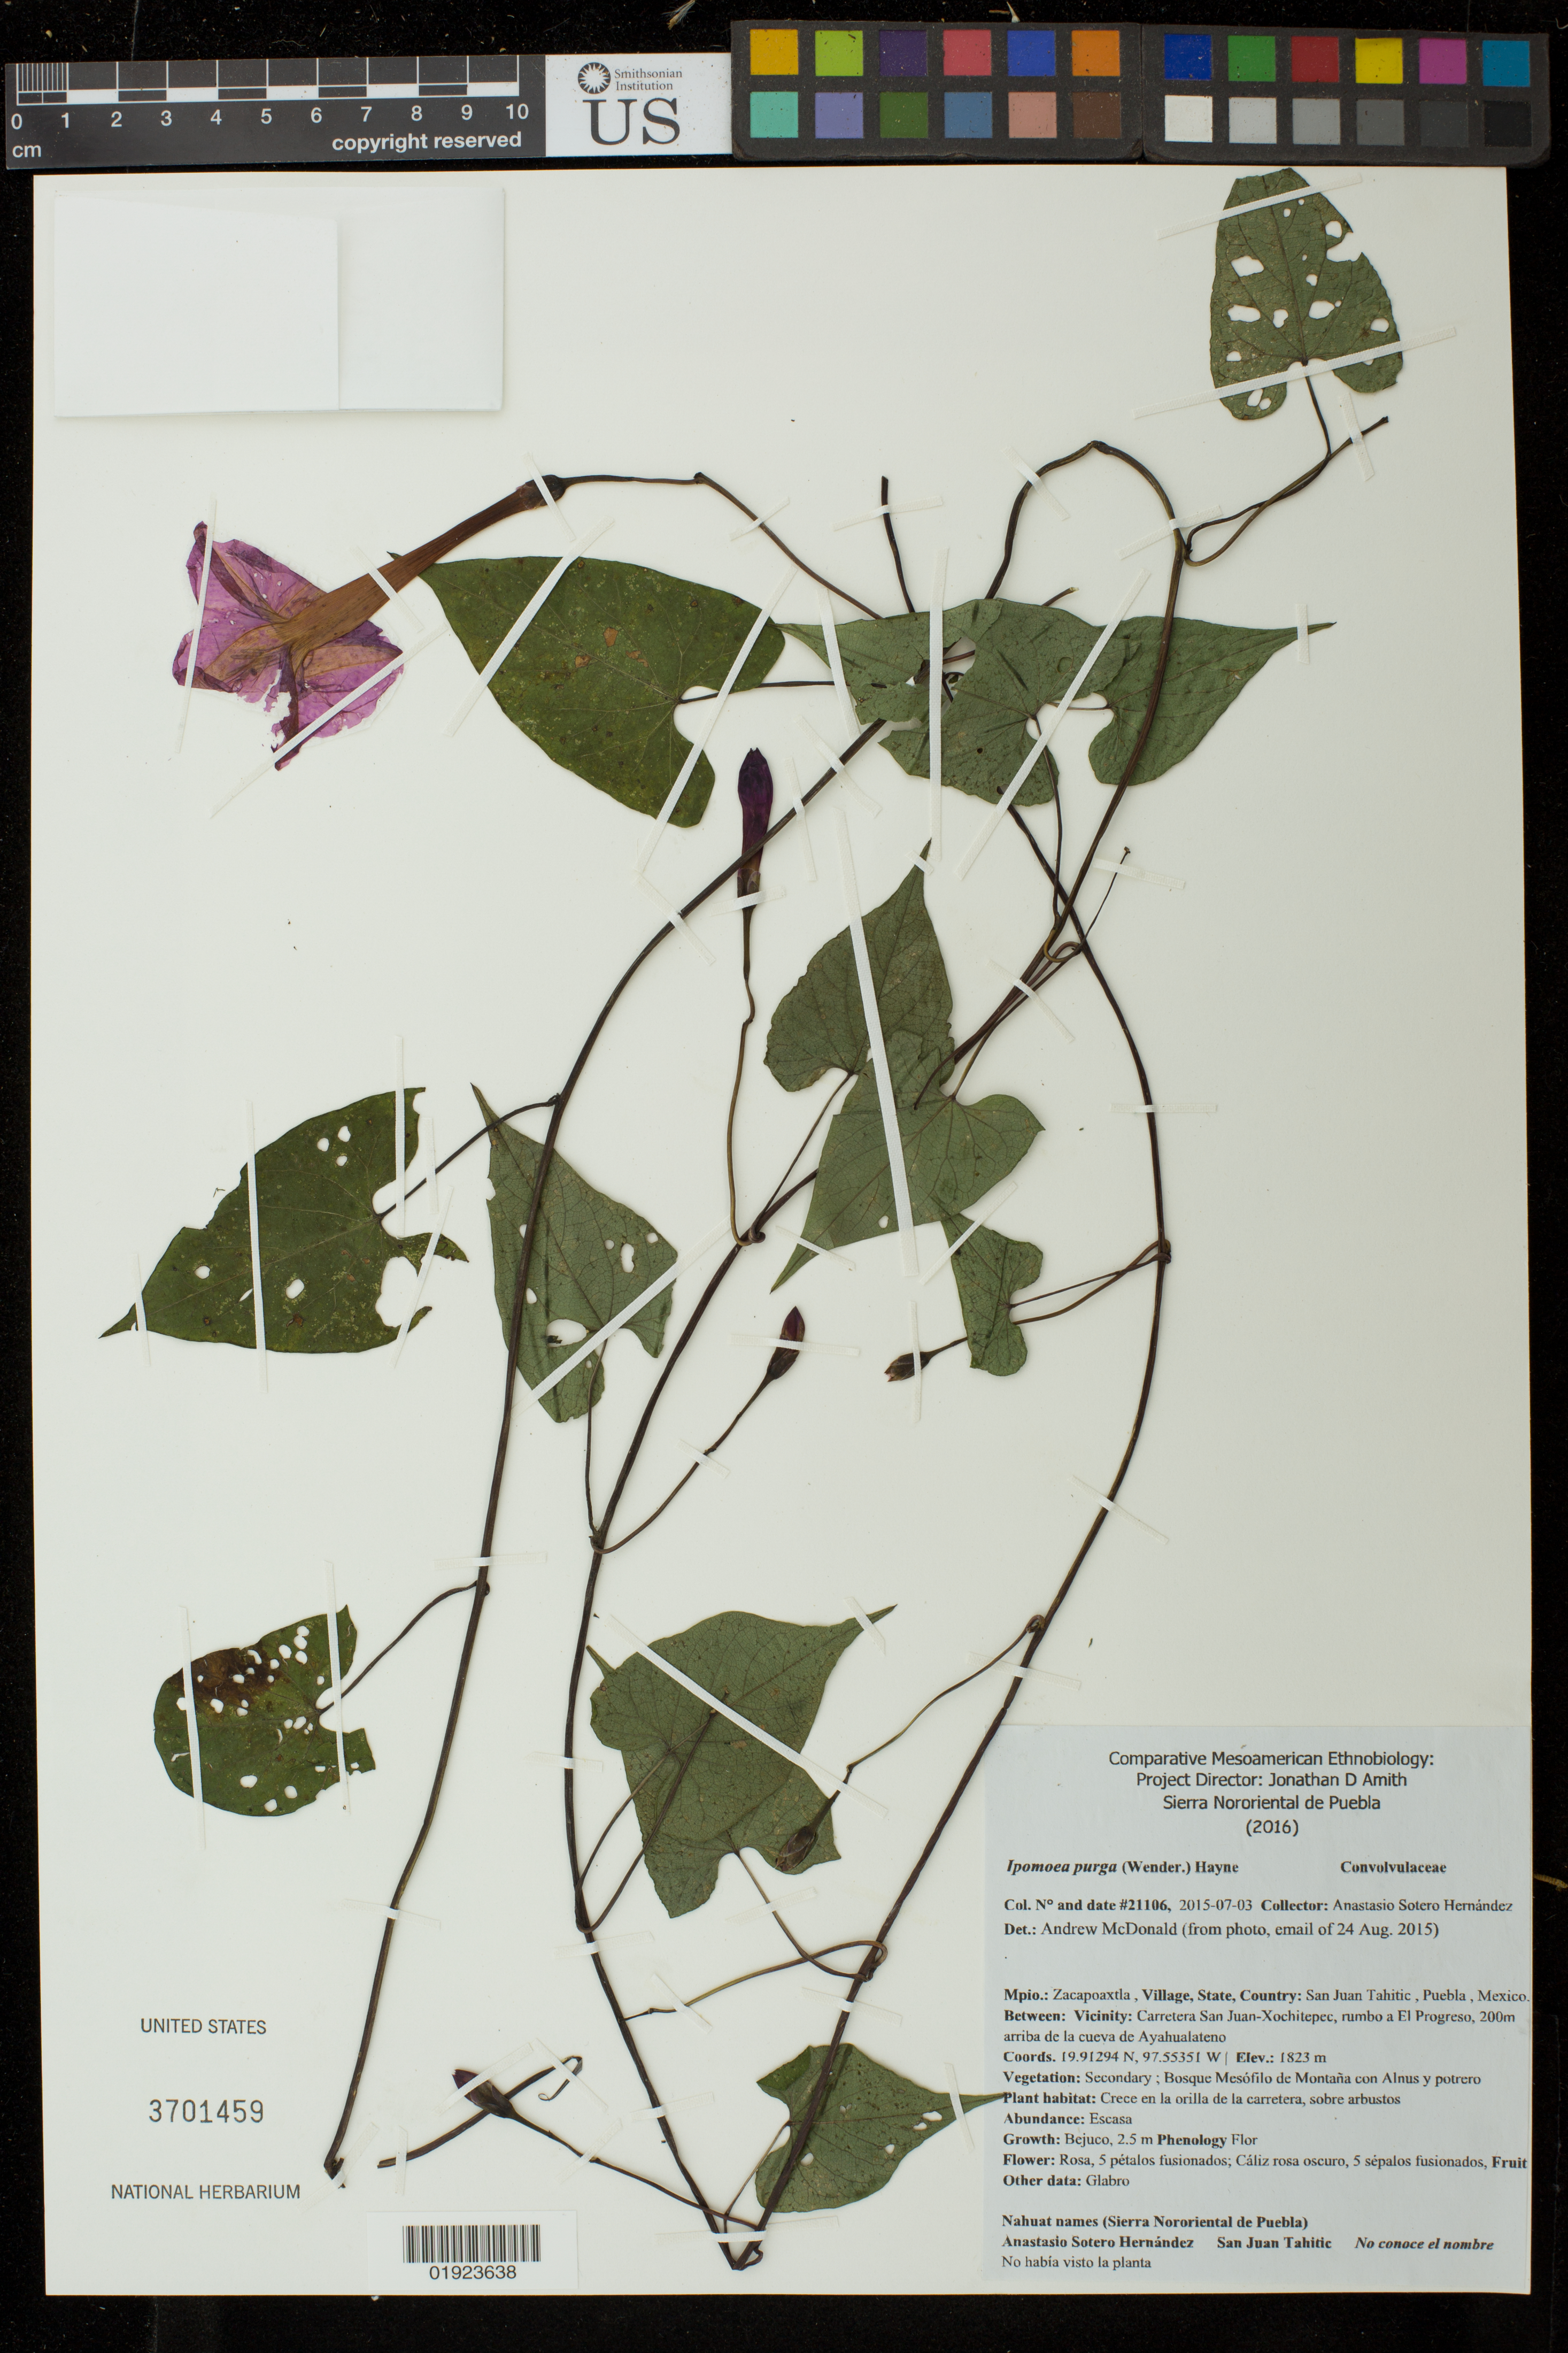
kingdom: Plantae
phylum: Tracheophyta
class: Magnoliopsida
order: Solanales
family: Convolvulaceae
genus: Ipomoea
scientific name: Ipomoea purga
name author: (Wender.) Hayne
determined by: McDonald, A.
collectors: A. Sotero H.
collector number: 21106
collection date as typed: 2015-07-03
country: Mexico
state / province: Puebla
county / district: Zacapoaxtla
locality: San Juan Tahitic, Puebla, Mexico, Carretera San Juan-Xochitepec, rumbo a El Progreso, 200 m arriba de la cueva de Ayahualateno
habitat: Secondary; bosque mesofilo de montana con Alnus y potrero, crece en la orilla de la carretera, sobre arbustos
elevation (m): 1823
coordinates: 19.91294N, 97.55351W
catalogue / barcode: US 3701459